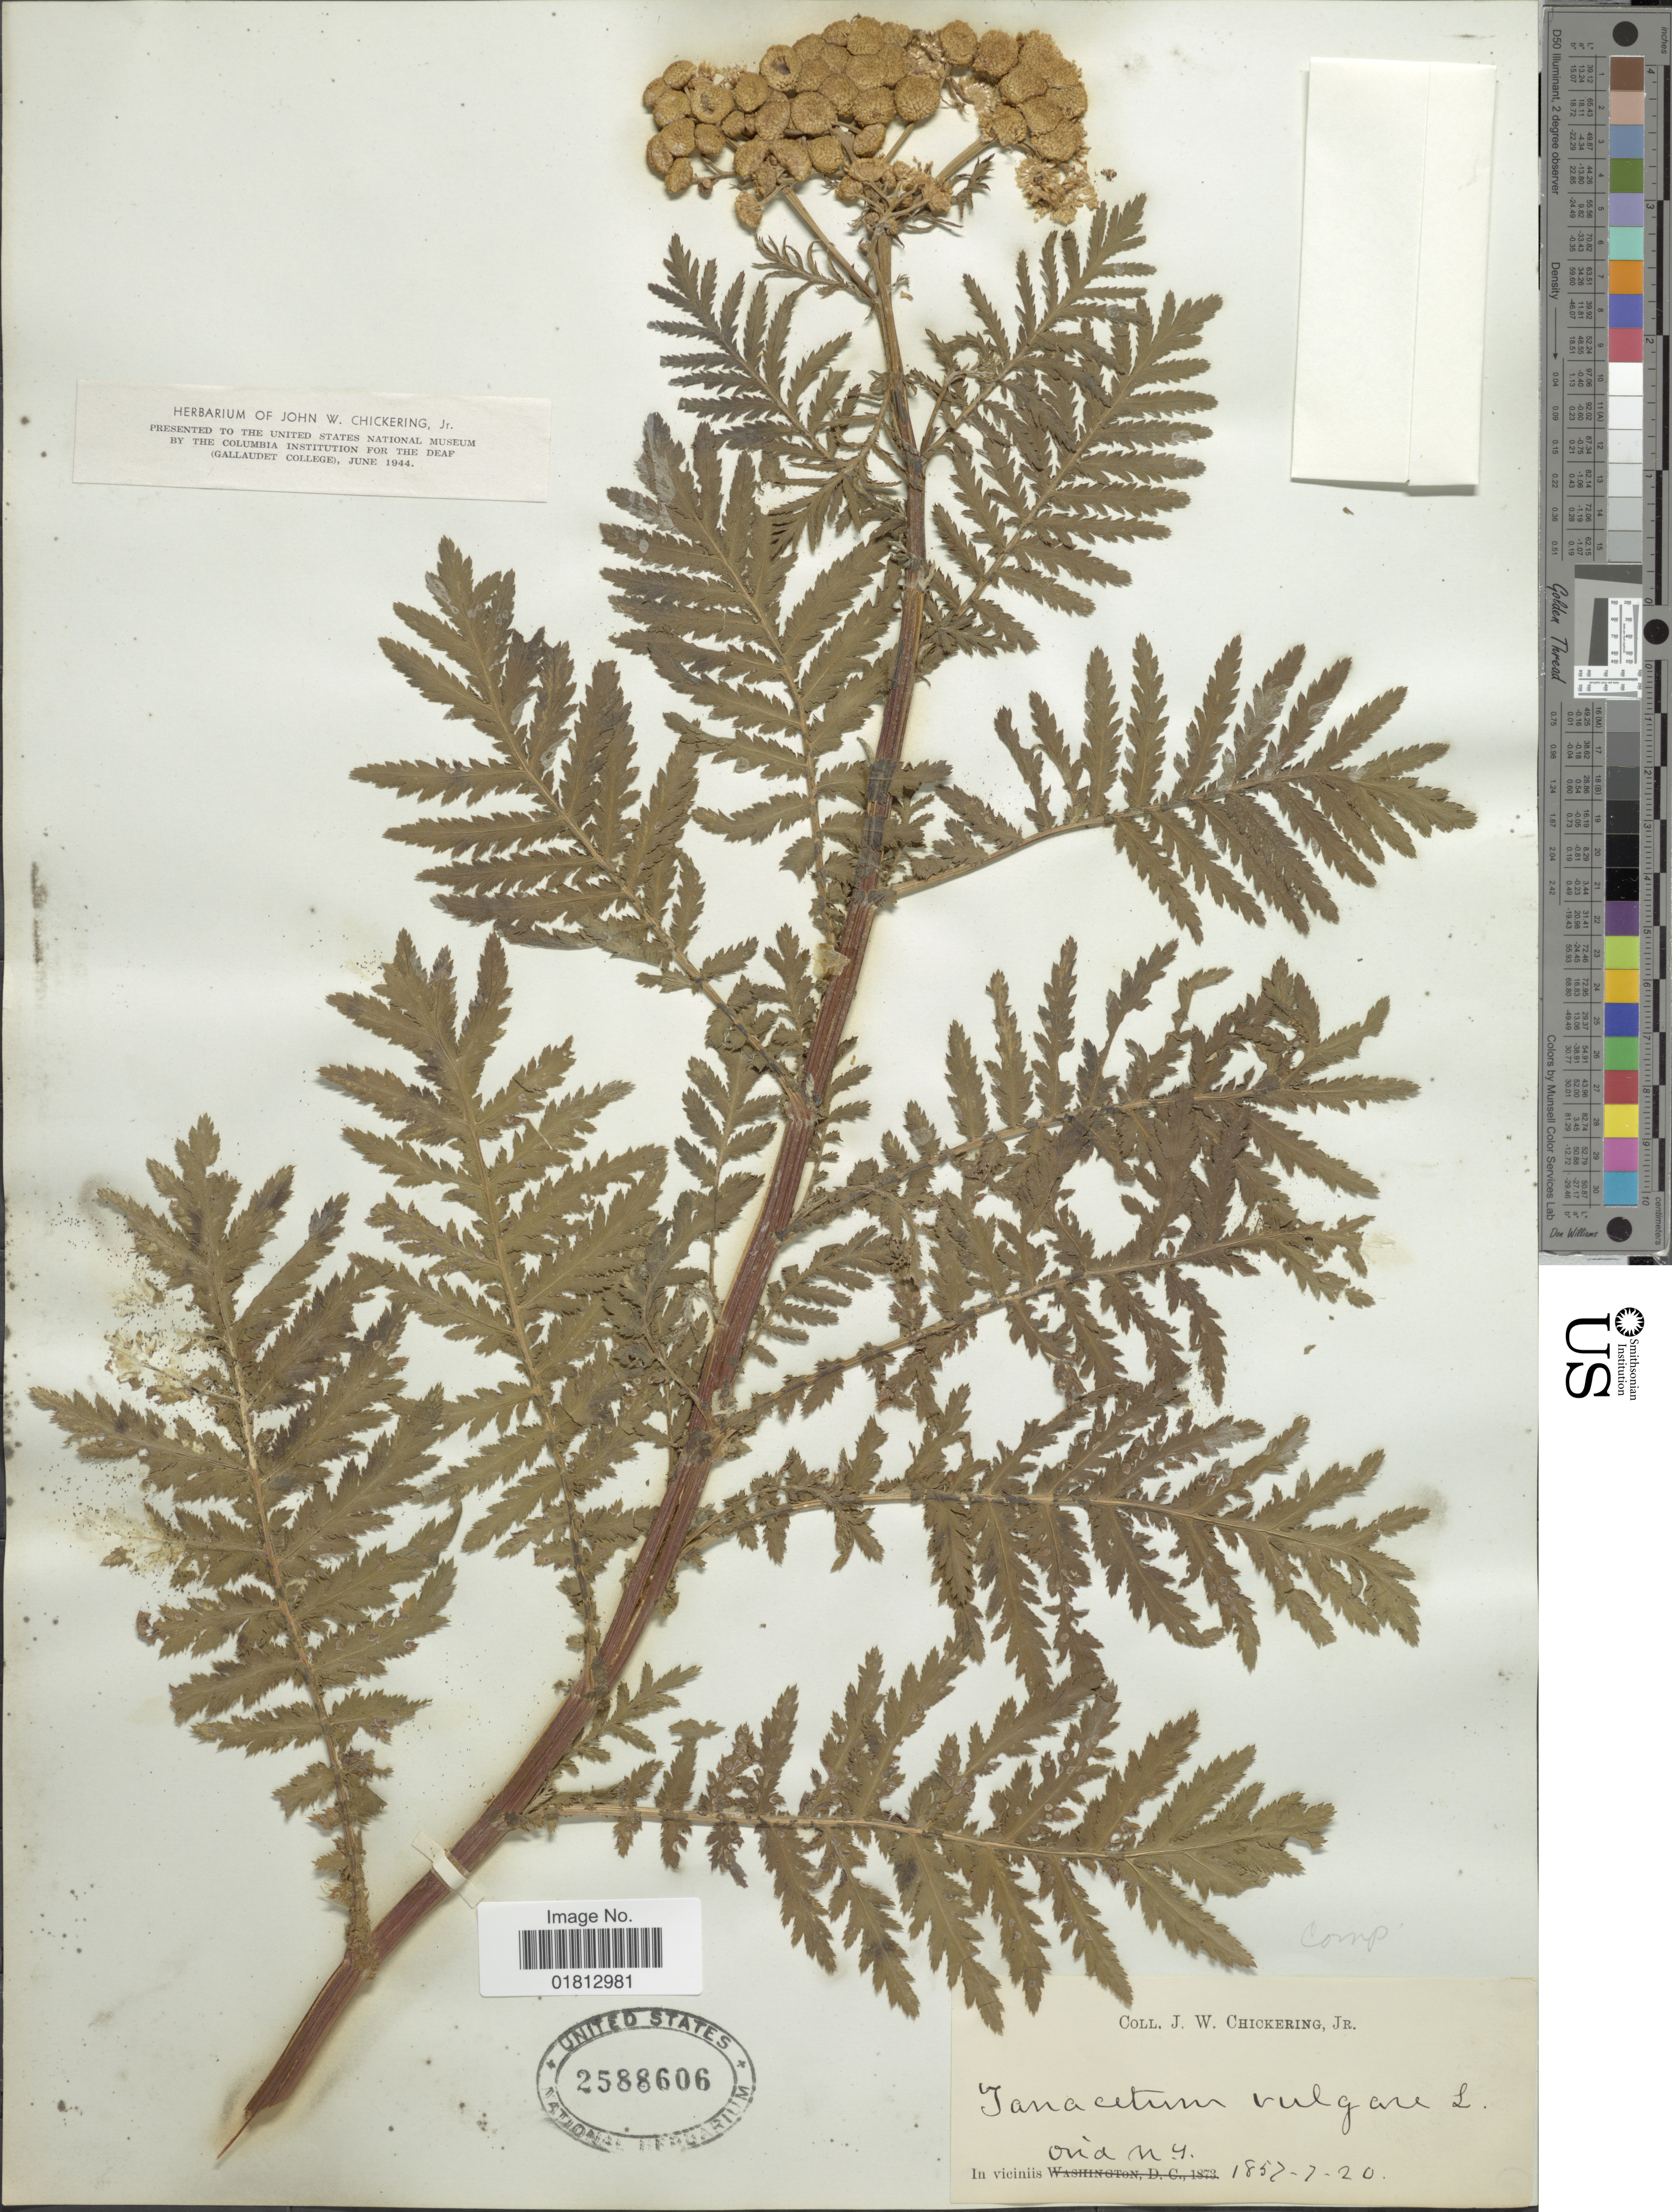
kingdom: Plantae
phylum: Tracheophyta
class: Magnoliopsida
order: Asterales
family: Asteraceae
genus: Tanacetum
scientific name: Tanacetum vulgare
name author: L.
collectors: J. W. Chickering Jr.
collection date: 1857-07-20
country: United States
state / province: New York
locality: Onid, N. Y.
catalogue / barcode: US 2588606